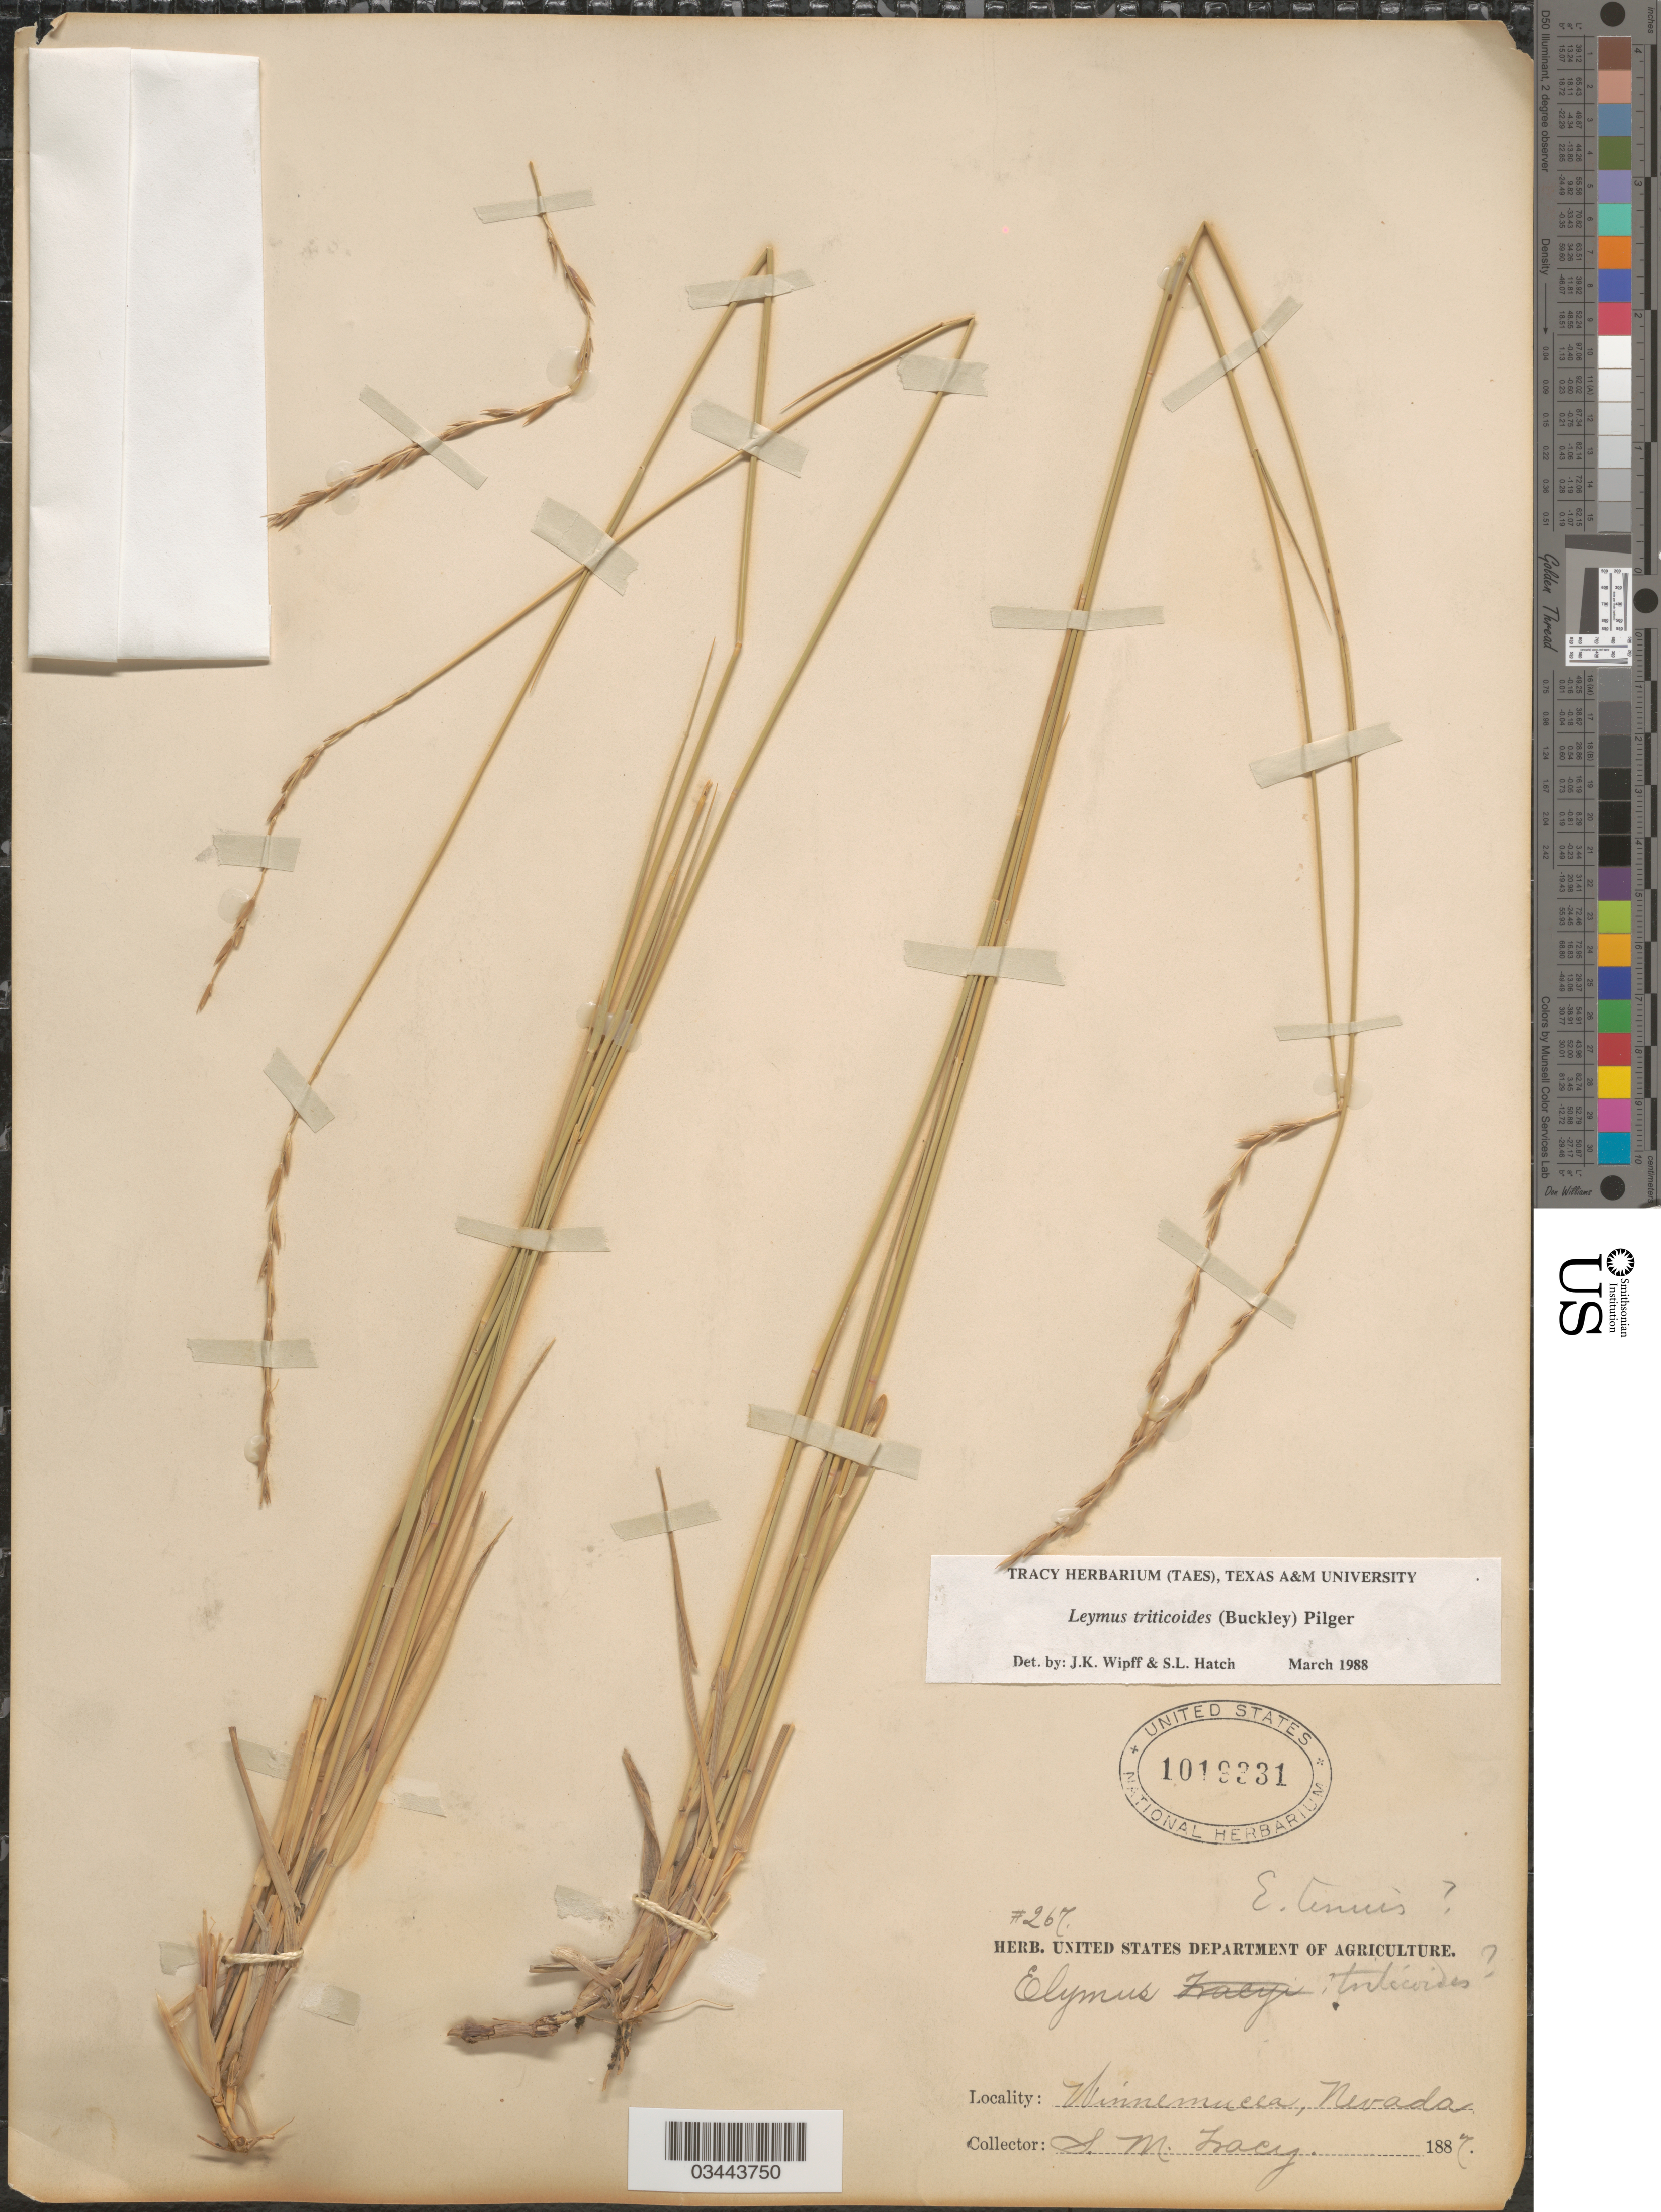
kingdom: Plantae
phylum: Tracheophyta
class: Liliopsida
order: Poales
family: Poaceae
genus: Leymus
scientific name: Leymus triticoides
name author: (Buckley) Pilg.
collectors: S. M. Tracy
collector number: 267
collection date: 1887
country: United States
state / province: Nevada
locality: Winnemucca.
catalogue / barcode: US 1019331